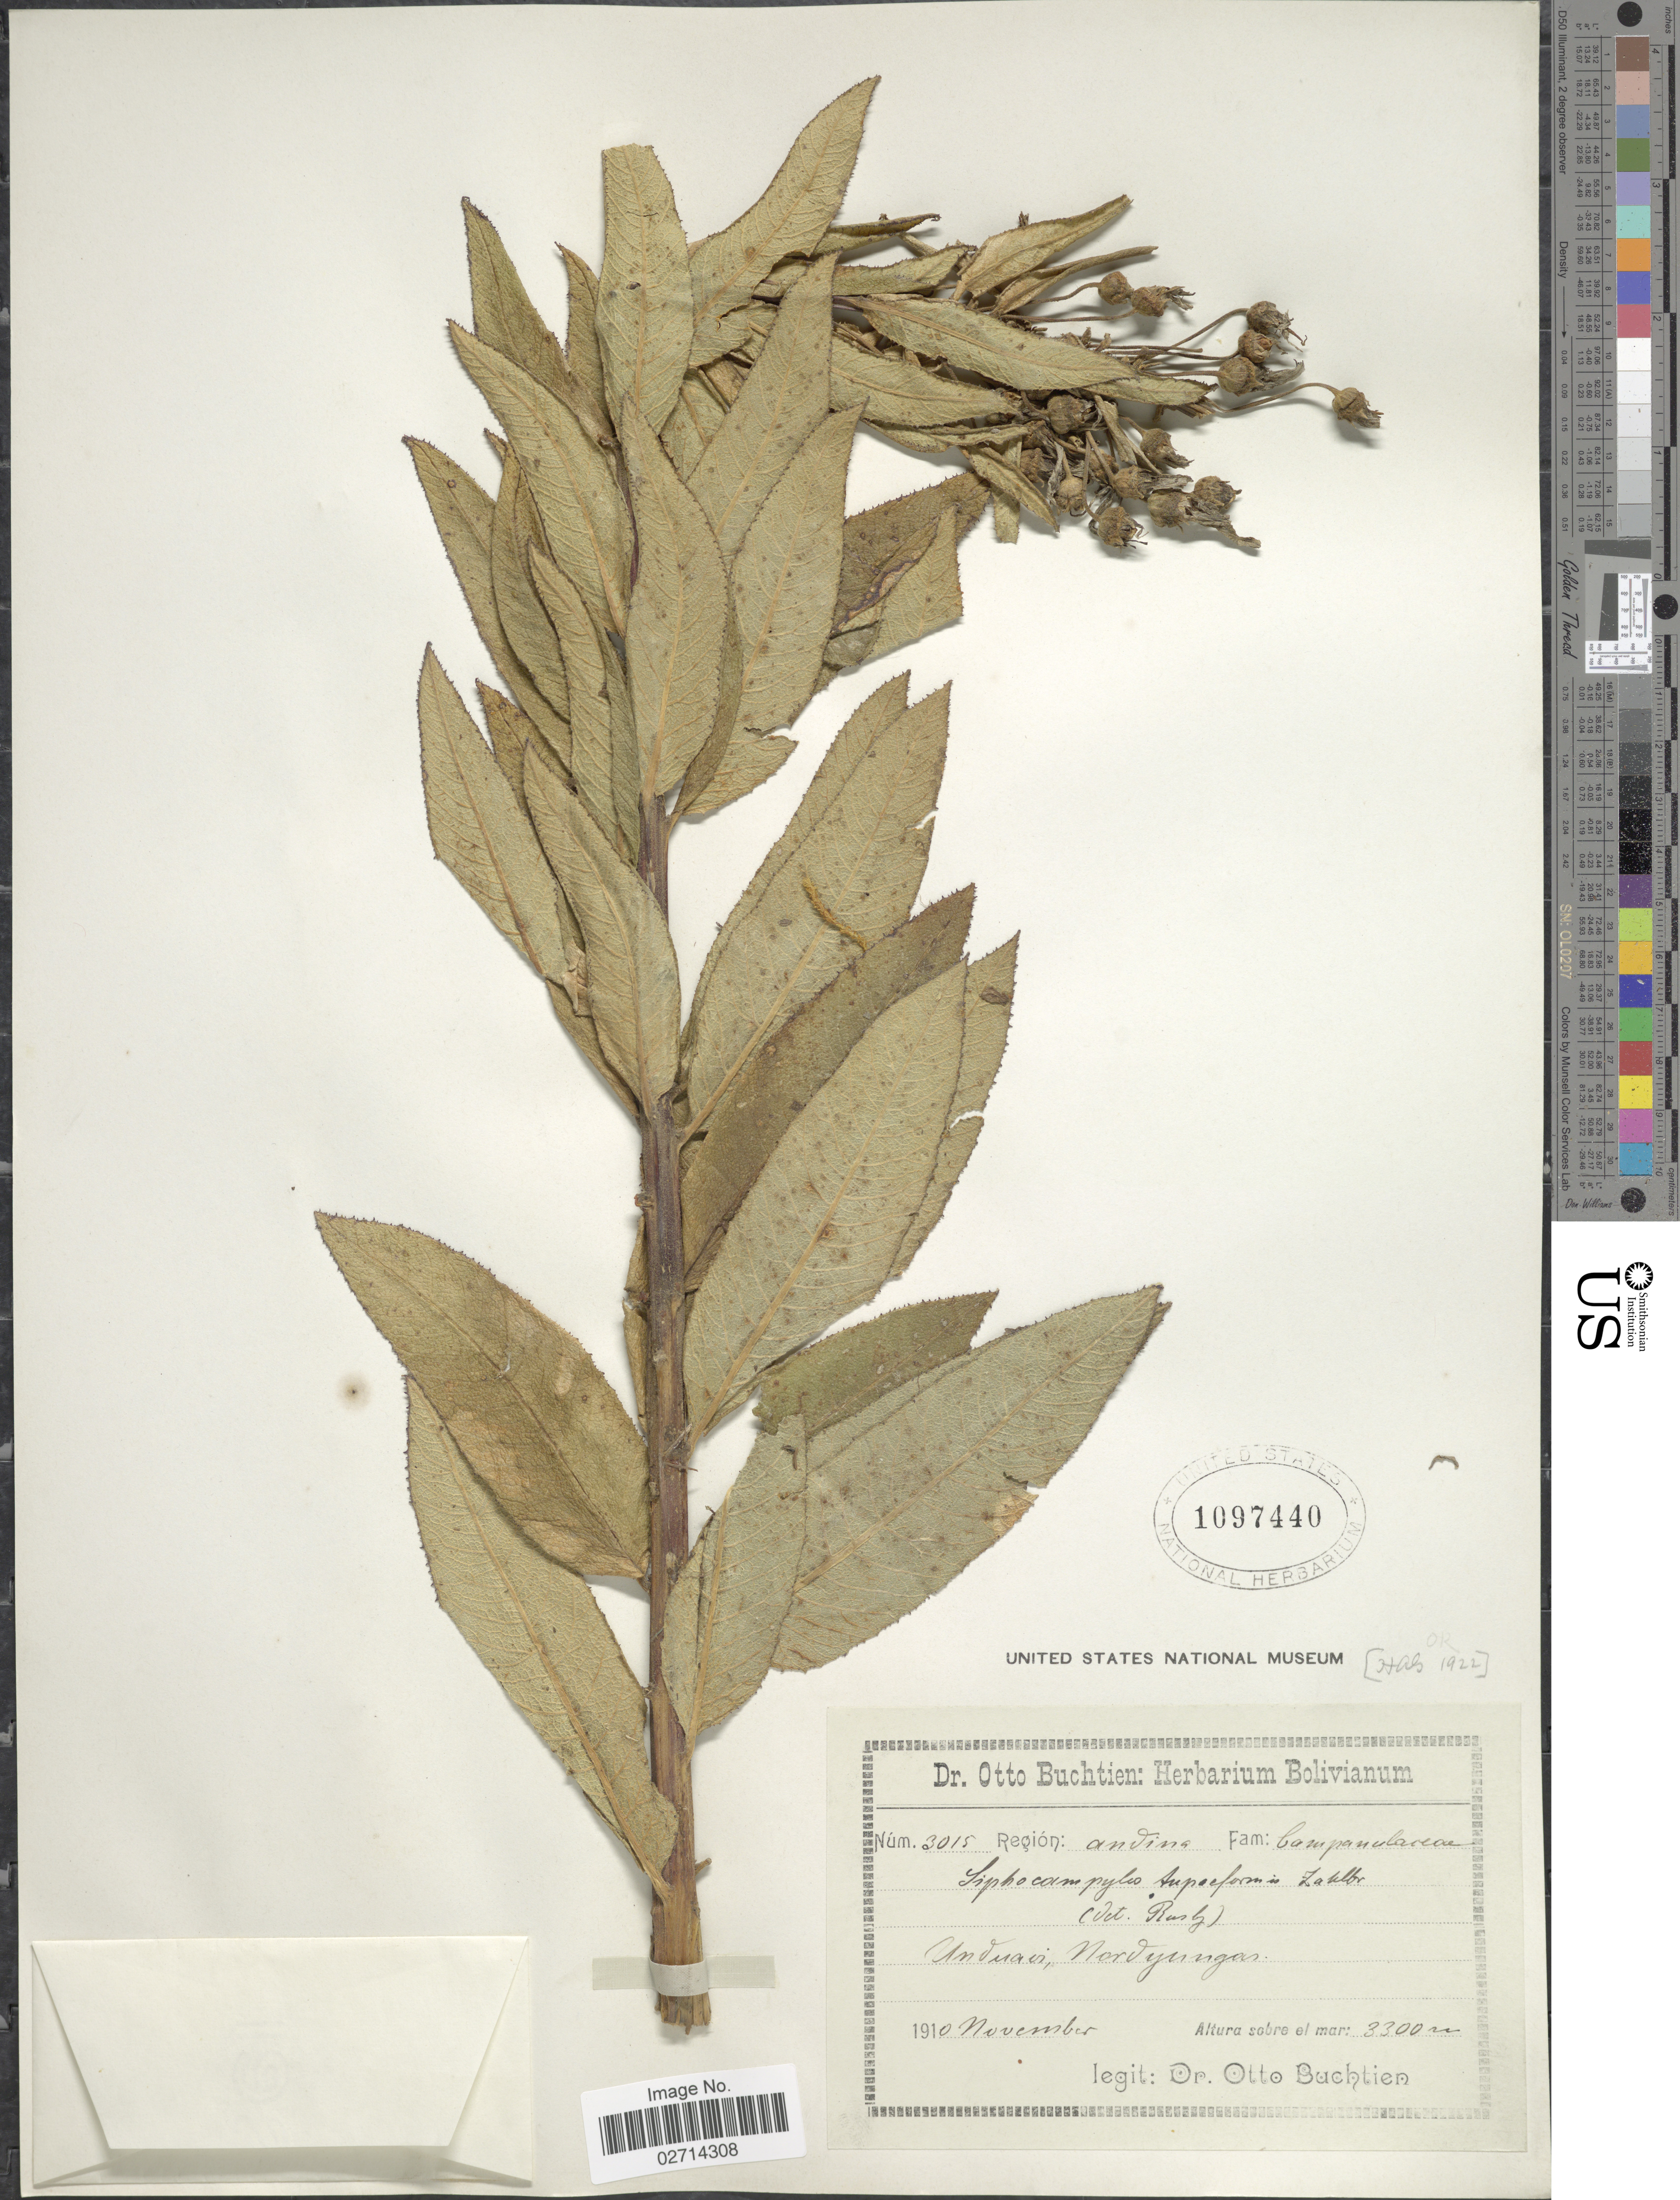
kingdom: Plantae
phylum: Tracheophyta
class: Magnoliopsida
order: Asterales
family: Campanulaceae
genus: Siphocampylus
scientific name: Siphocampylus tupaeformis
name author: Zahlbr.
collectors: O. Buchtien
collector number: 3015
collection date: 1910-11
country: Bolivia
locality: Unduavi, Nordyungas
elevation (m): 3300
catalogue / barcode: US 1097440